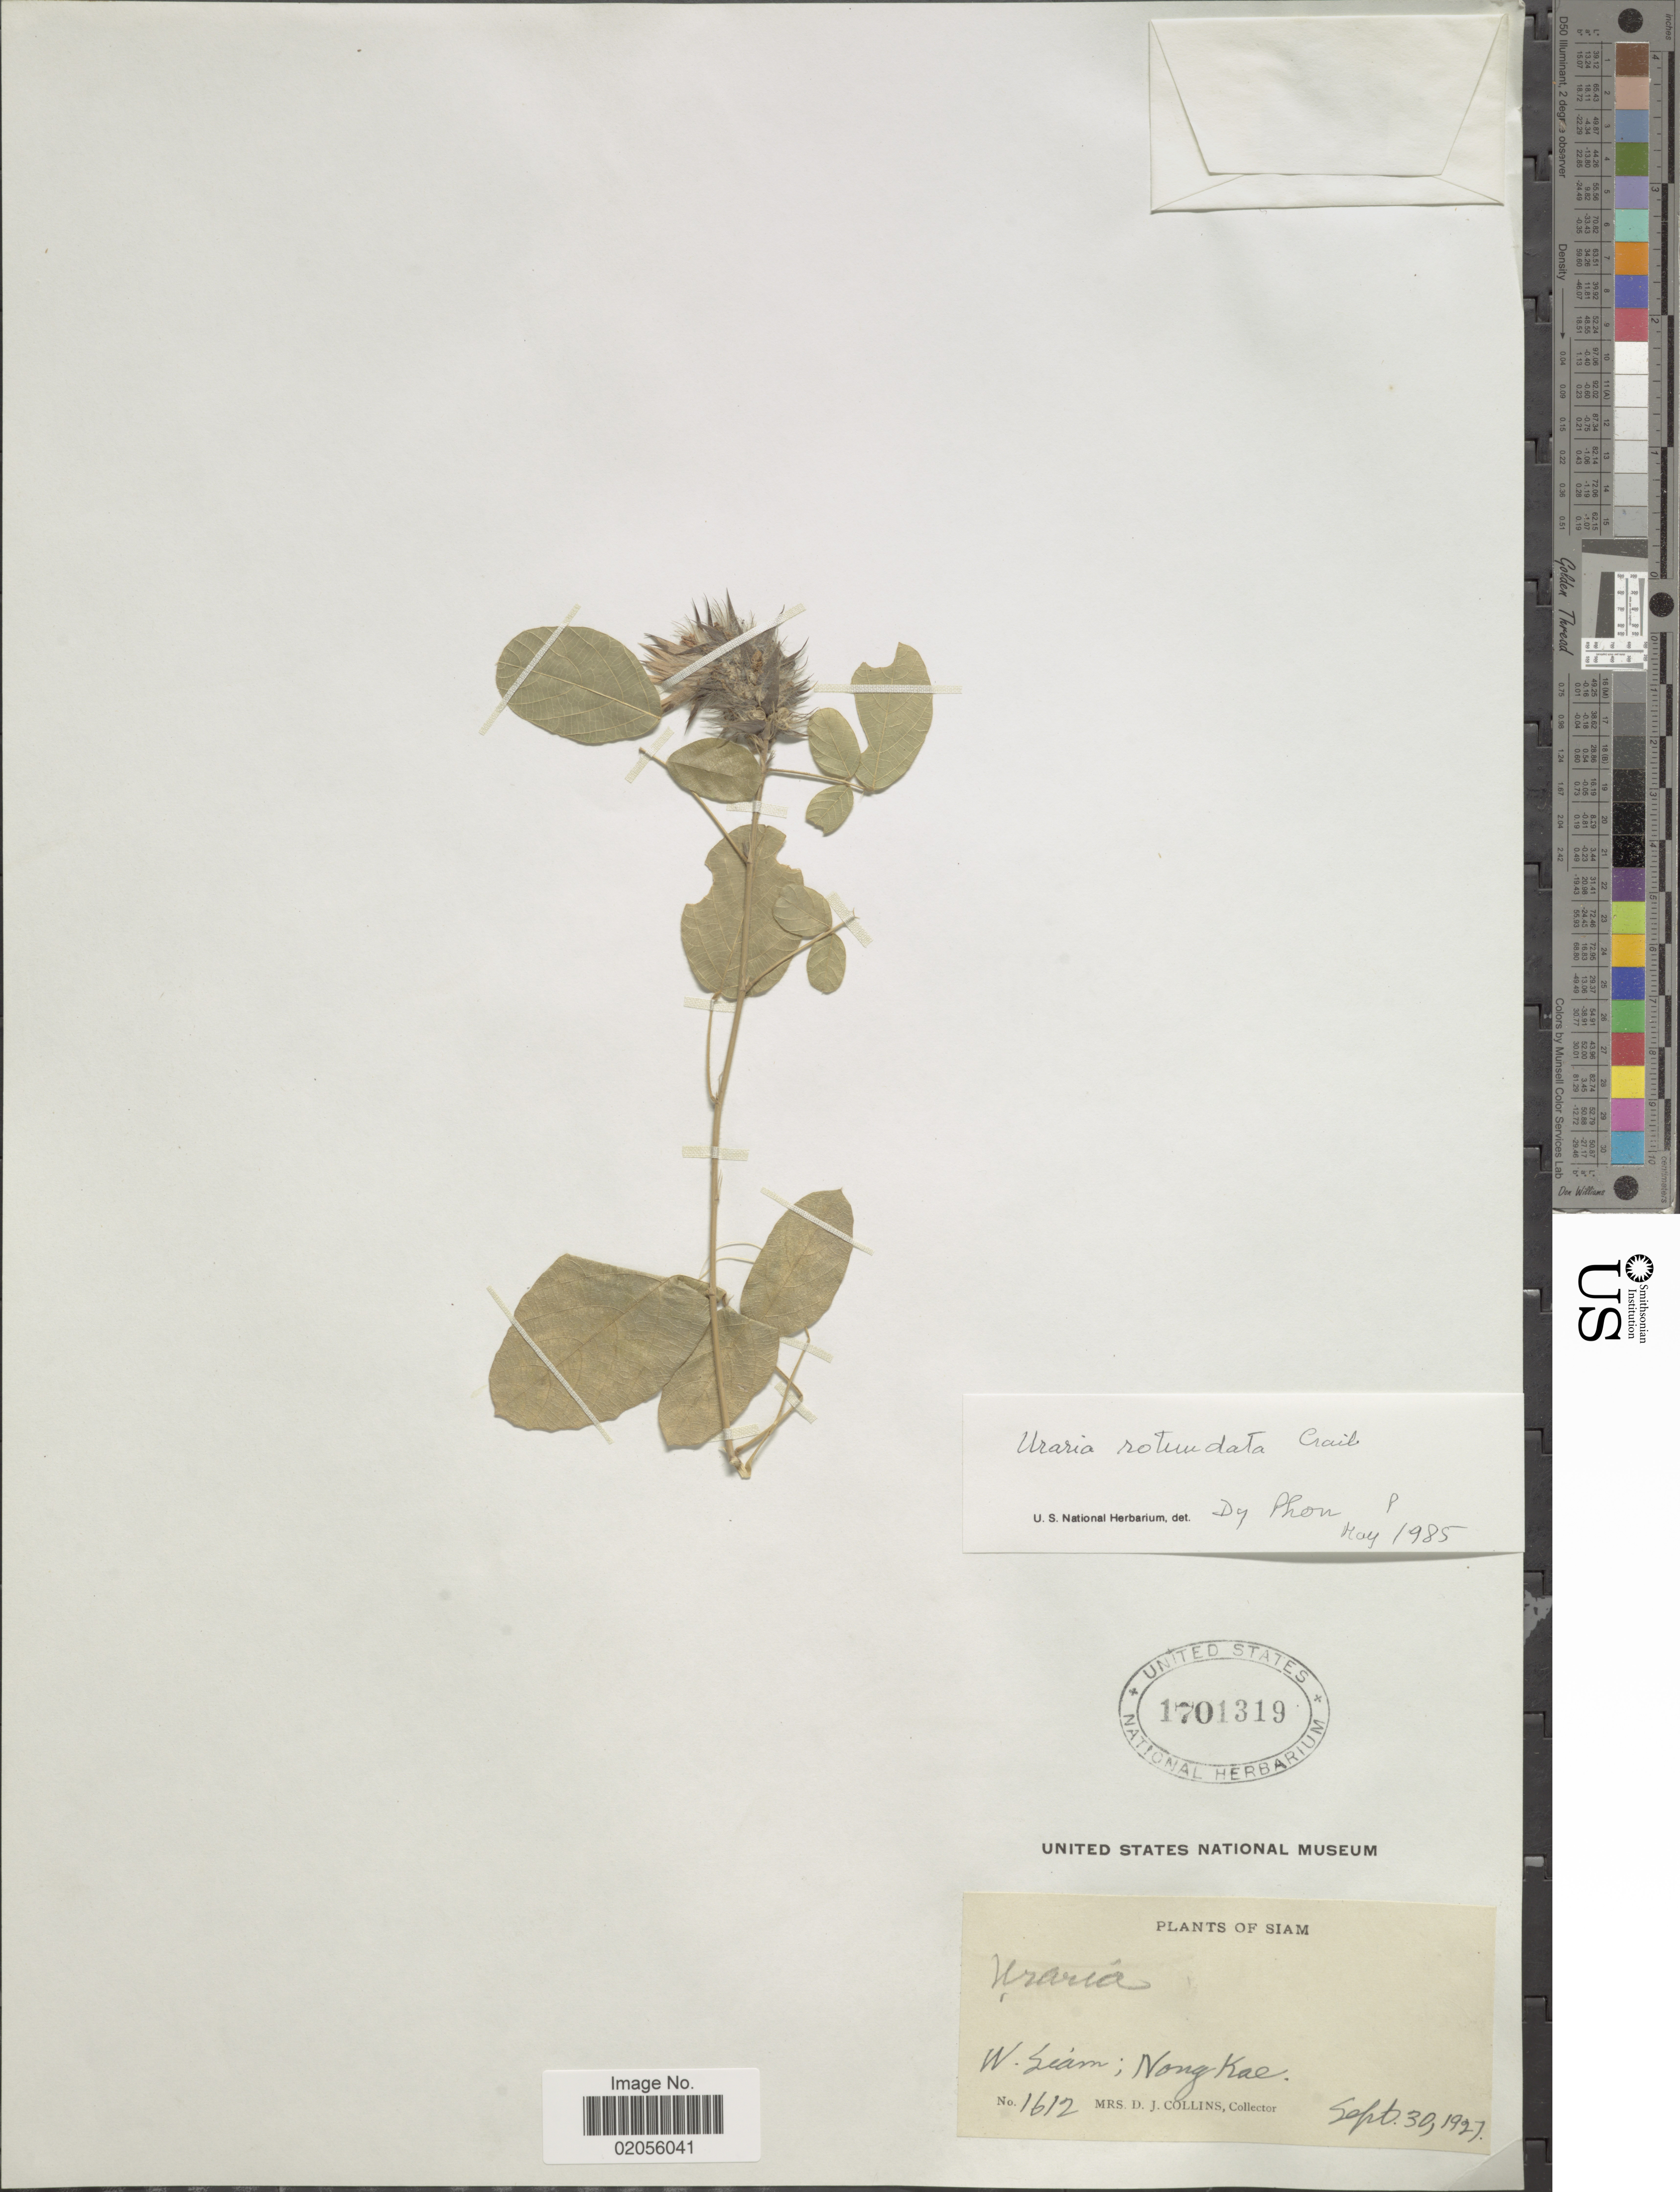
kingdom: Plantae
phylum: Tracheophyta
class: Magnoliopsida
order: Fabales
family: Fabaceae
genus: Uraria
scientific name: Uraria rotundata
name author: Craib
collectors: Mrs. D. J. Collins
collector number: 1612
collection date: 1927-09-30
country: Thailand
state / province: Nong Khai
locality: W. Siam; Nong Kae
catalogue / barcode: US 1701319